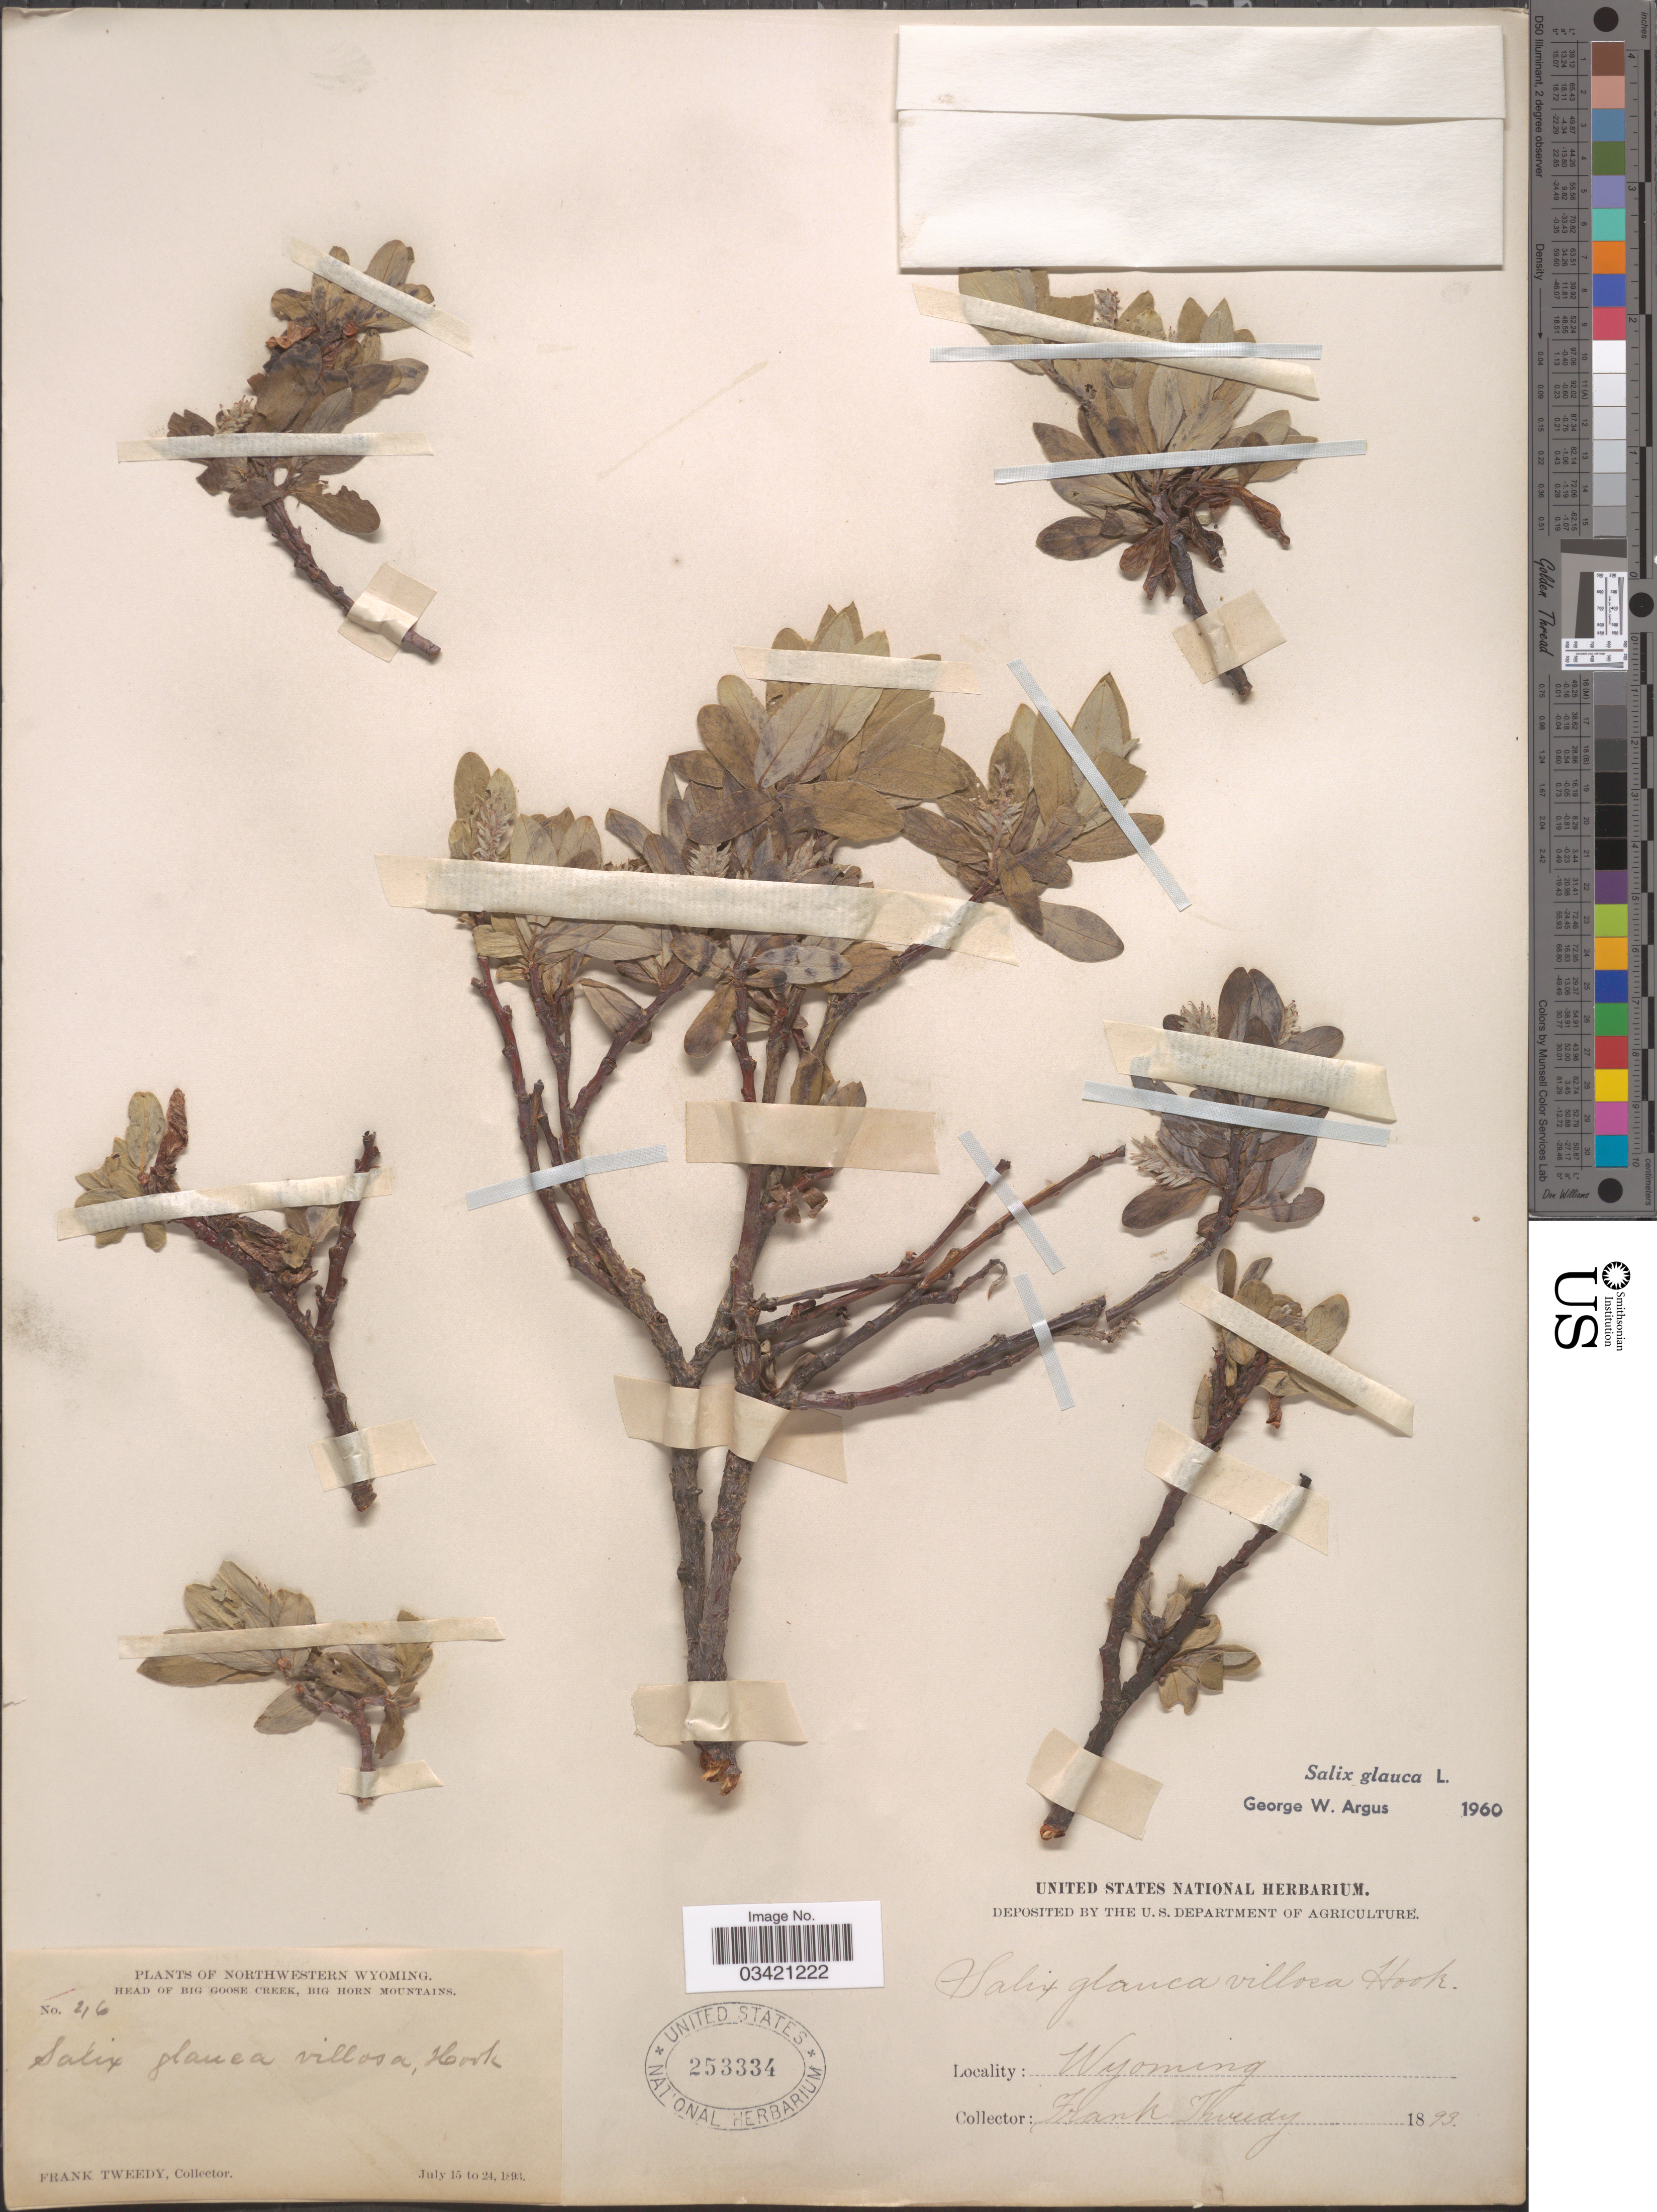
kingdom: Plantae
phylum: Tracheophyta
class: Magnoliopsida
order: Malpighiales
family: Salicaceae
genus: Salix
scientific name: Salix glauca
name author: L.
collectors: F. Tweedy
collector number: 46*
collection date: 1893-07-15/1893-07-24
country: United States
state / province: Wyoming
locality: Northwestern Wyoming. Head of Big Goose Creek, Big Horn Mountains.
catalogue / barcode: US 253334